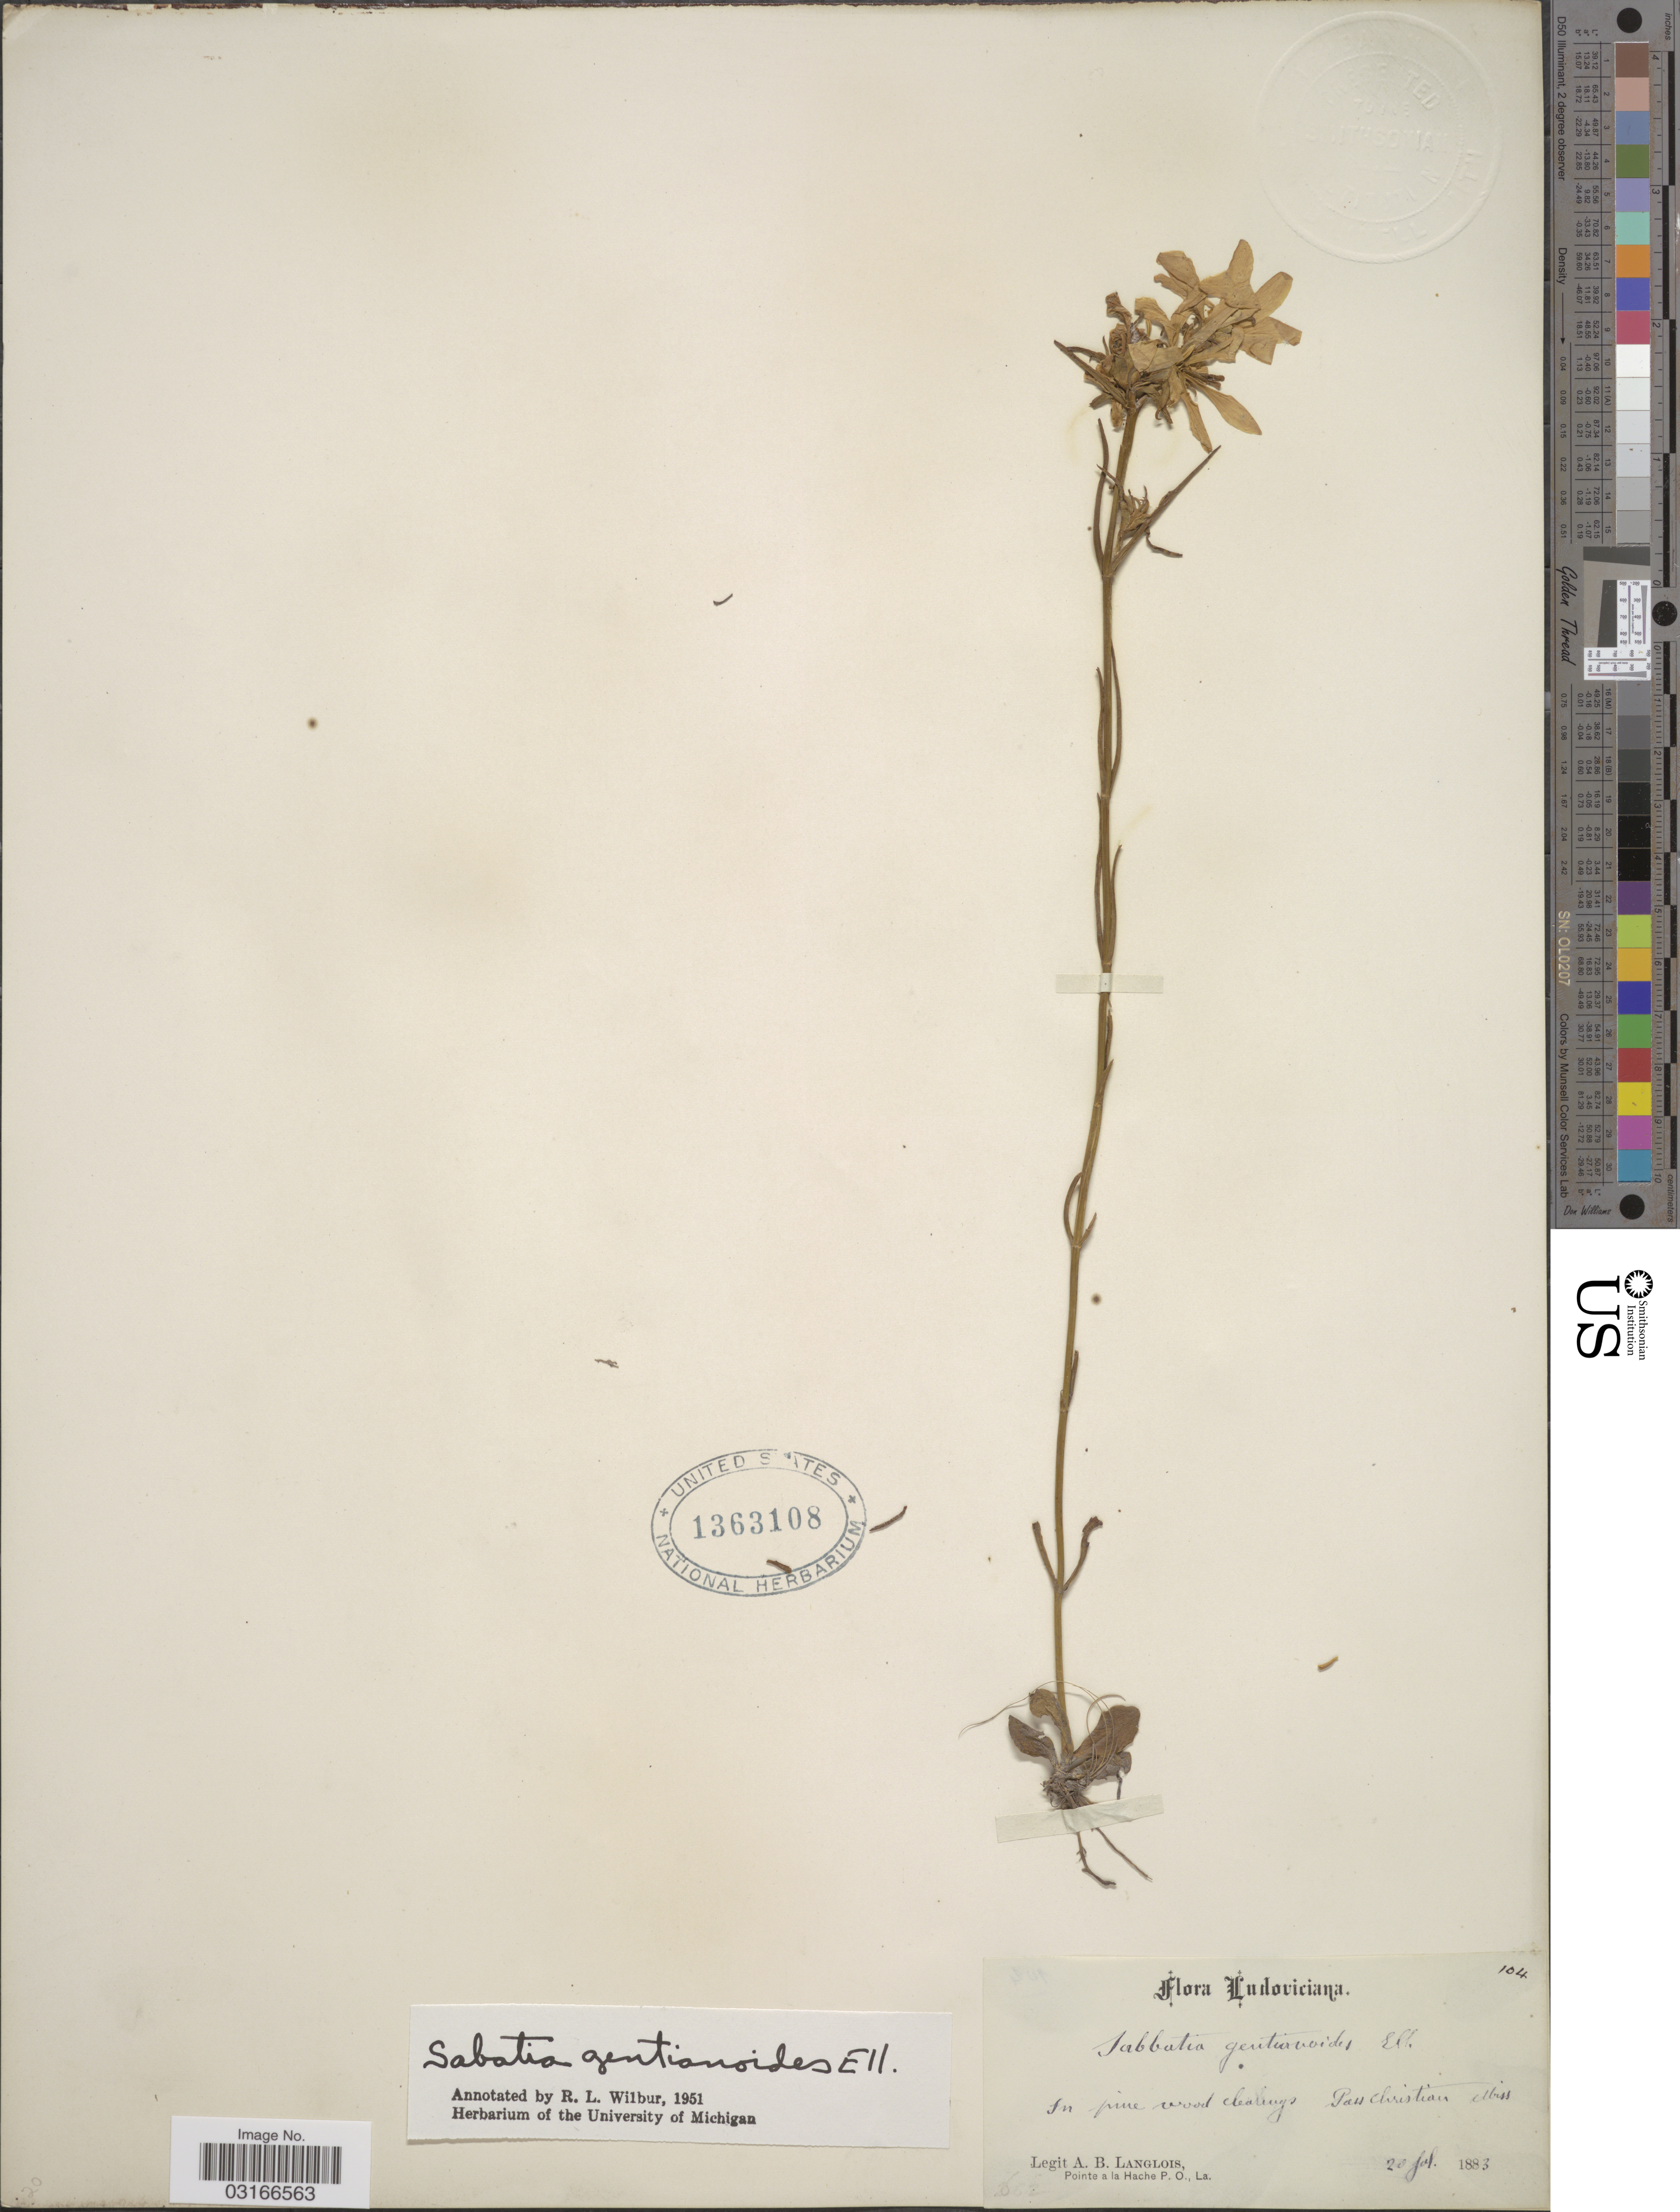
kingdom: Plantae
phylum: Tracheophyta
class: Magnoliopsida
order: Gentianales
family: Gentianaceae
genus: Sabatia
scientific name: Sabatia gentianoides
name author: Elliott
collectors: A. Langlois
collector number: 682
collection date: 1883-07-20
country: United States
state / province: Mississippi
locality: In pine wood clearings, Pass Christian, Miss.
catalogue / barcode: US 1363108